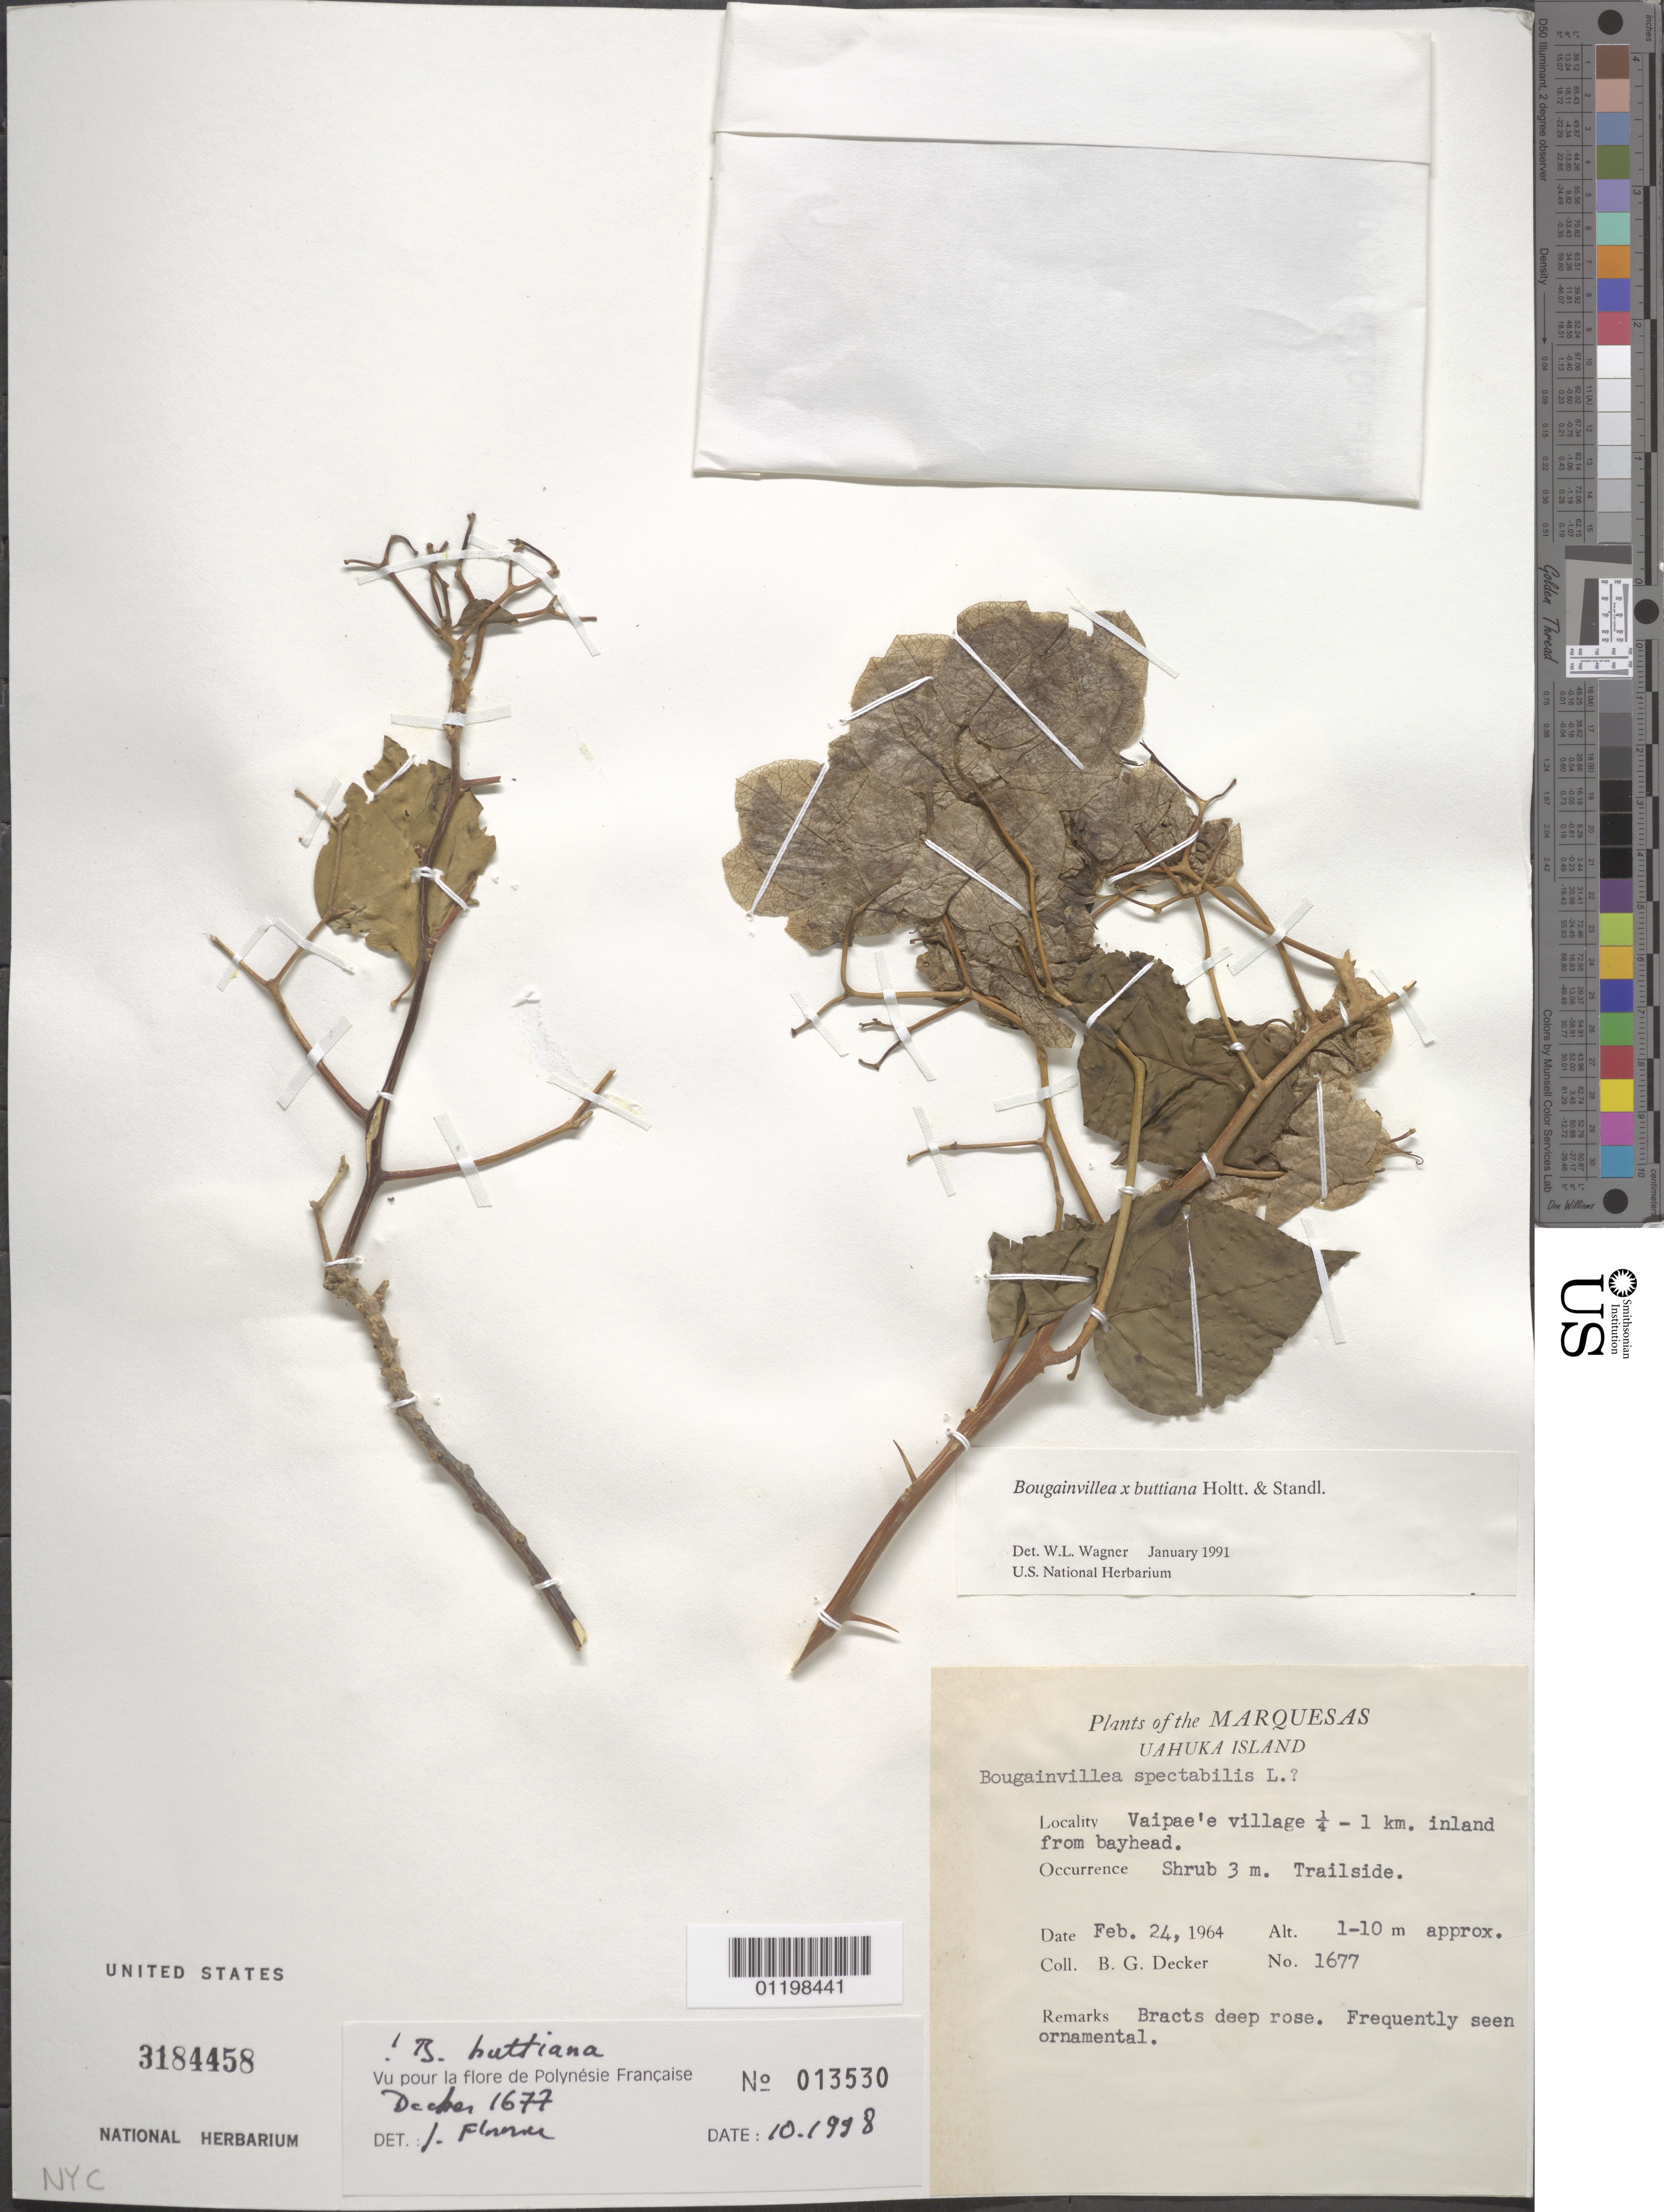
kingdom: Plantae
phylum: Tracheophyta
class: Magnoliopsida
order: Caryophyllales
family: Nyctaginaceae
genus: Bougainvillea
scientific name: Bougainvillea x buttiana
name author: Holttum & Standl.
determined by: Wagner, W. L., (BOT), Smithsonian Institution - National Museum of Natural History (UNITED STATES)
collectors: B. G. Decker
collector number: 1677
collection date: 1964-02-24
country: French Polynesia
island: Ua Huka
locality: Vaipae'e village, 0.25-1 km inland from bayhead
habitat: Trailside. Frequently seen ornamental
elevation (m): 1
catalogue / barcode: US 3184458